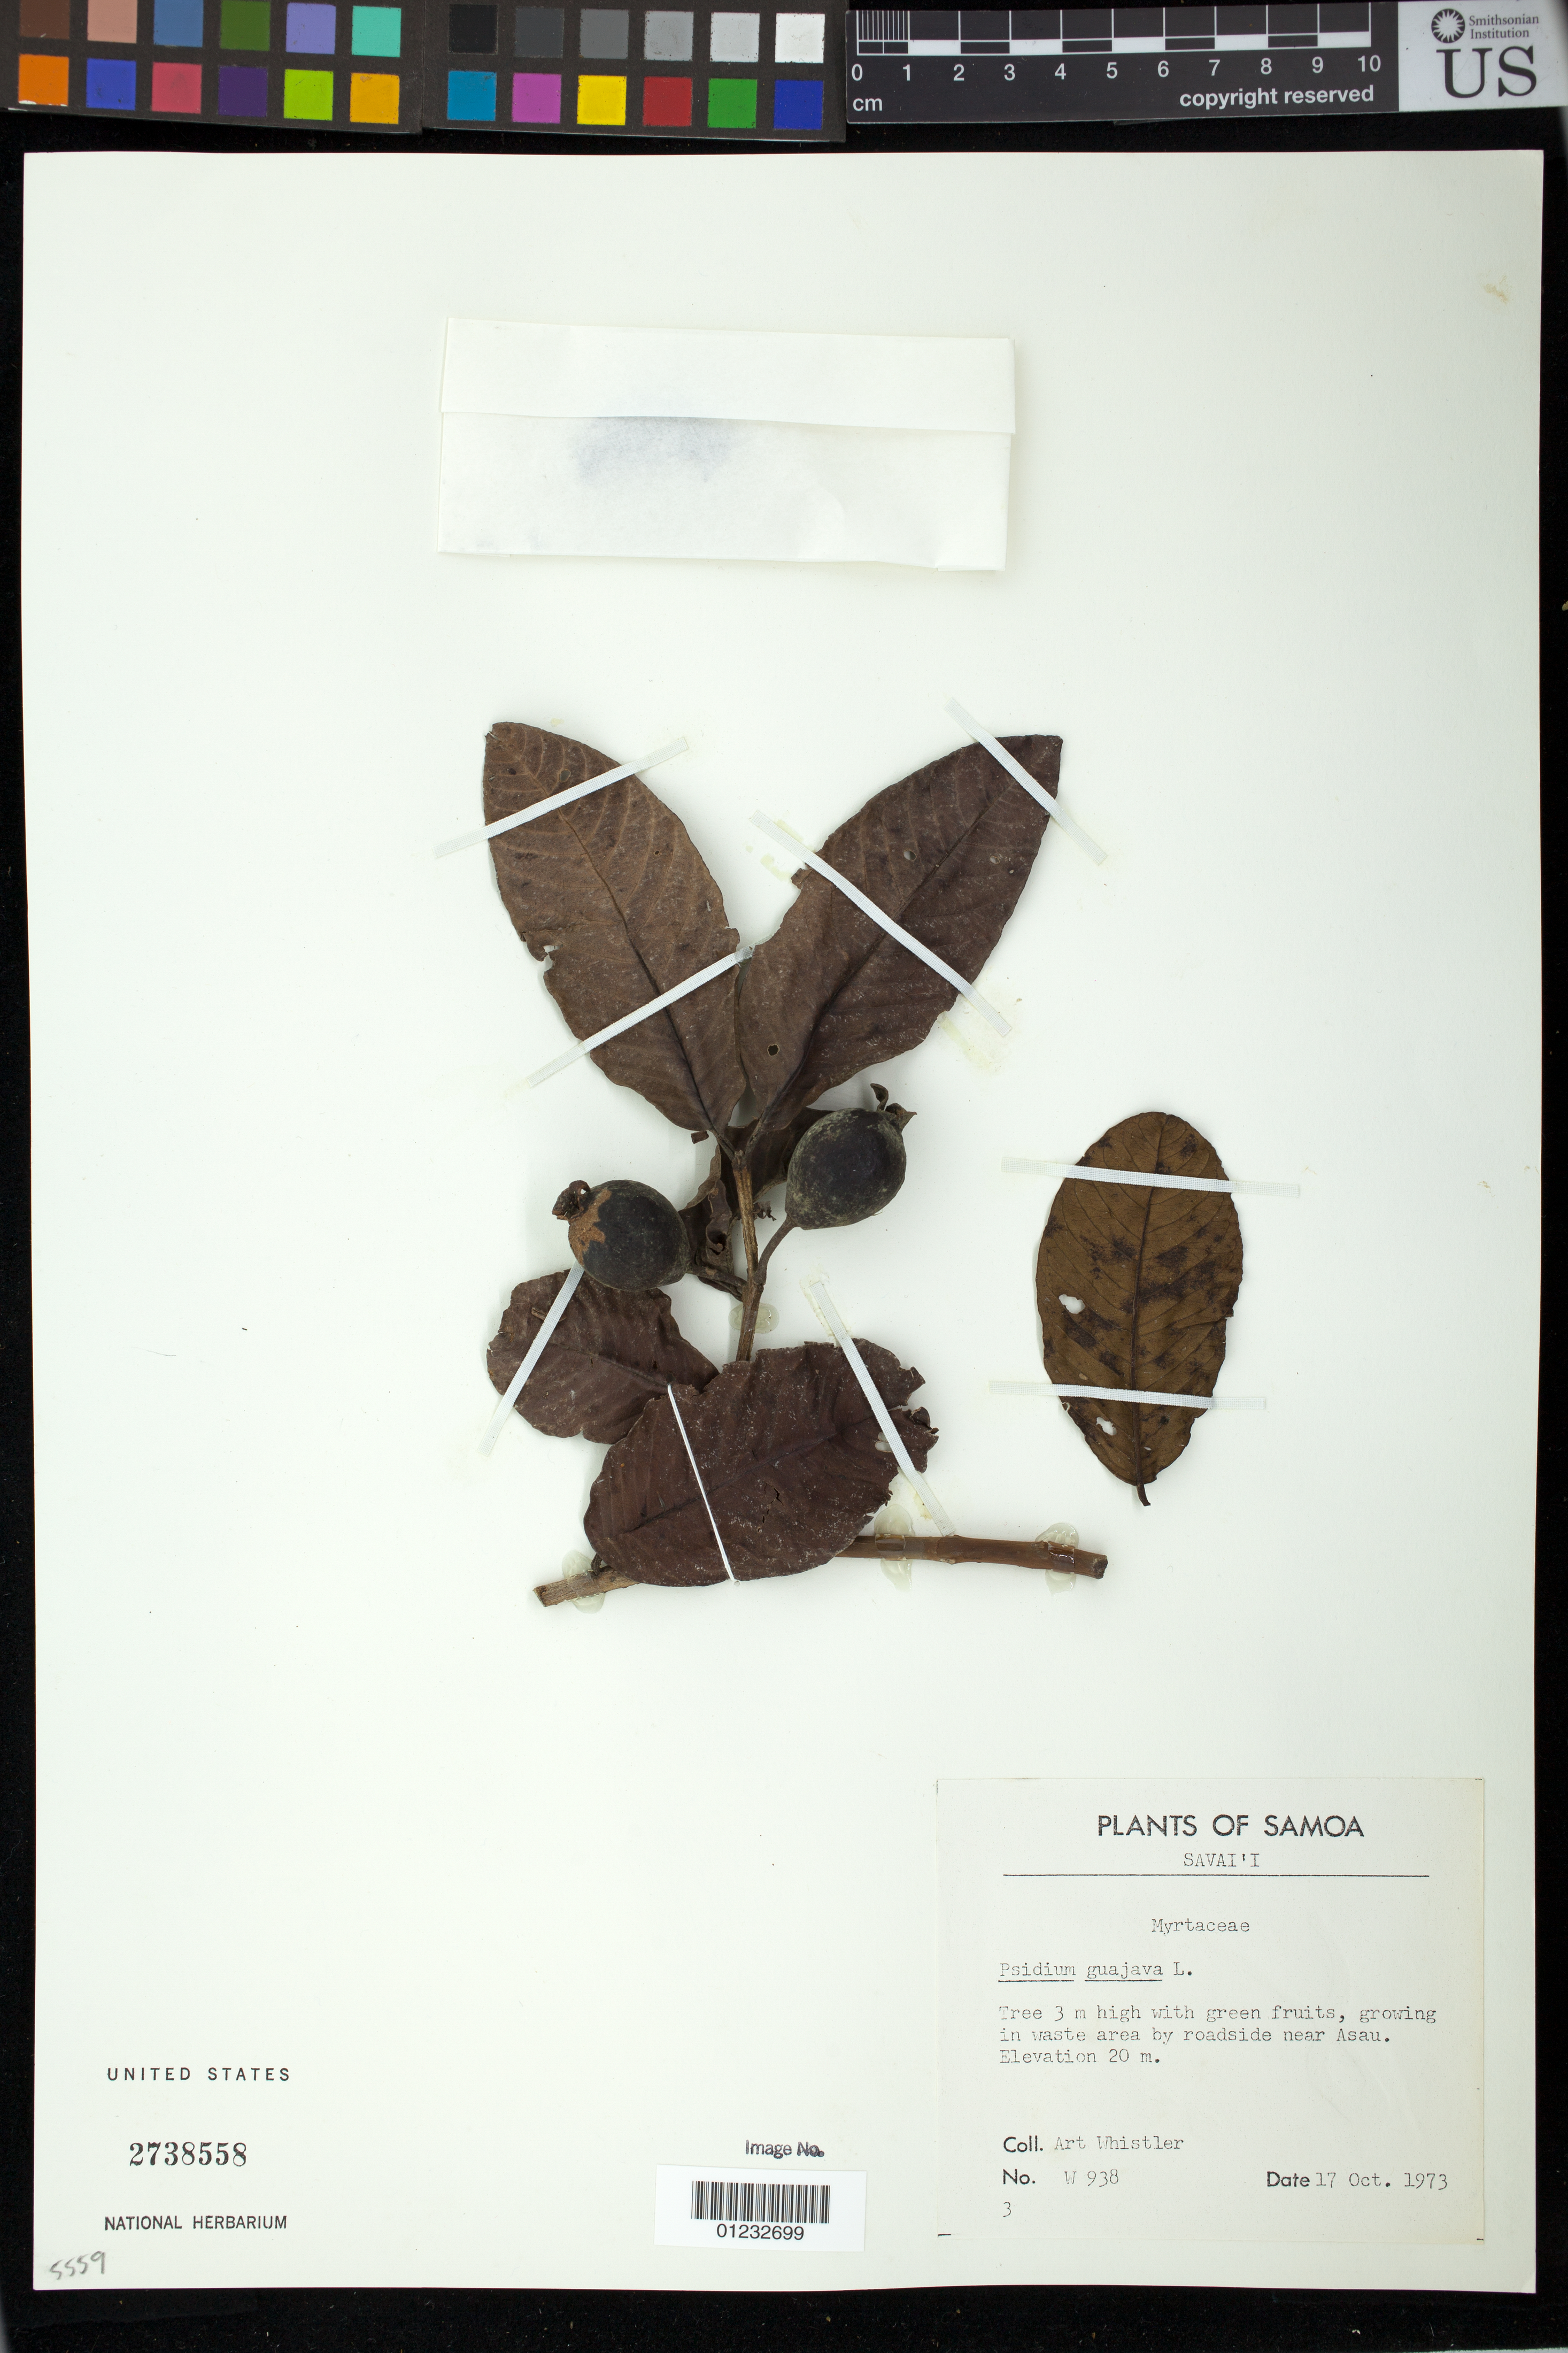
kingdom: Plantae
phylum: Tracheophyta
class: Magnoliopsida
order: Myrtales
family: Myrtaceae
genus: Psidium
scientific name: Psidium guajava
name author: L.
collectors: A. Whistler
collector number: W 938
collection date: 1973-10-17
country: Samoa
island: Savai'i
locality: In waste area by roadside near Asau.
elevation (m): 20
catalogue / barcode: US 2738558